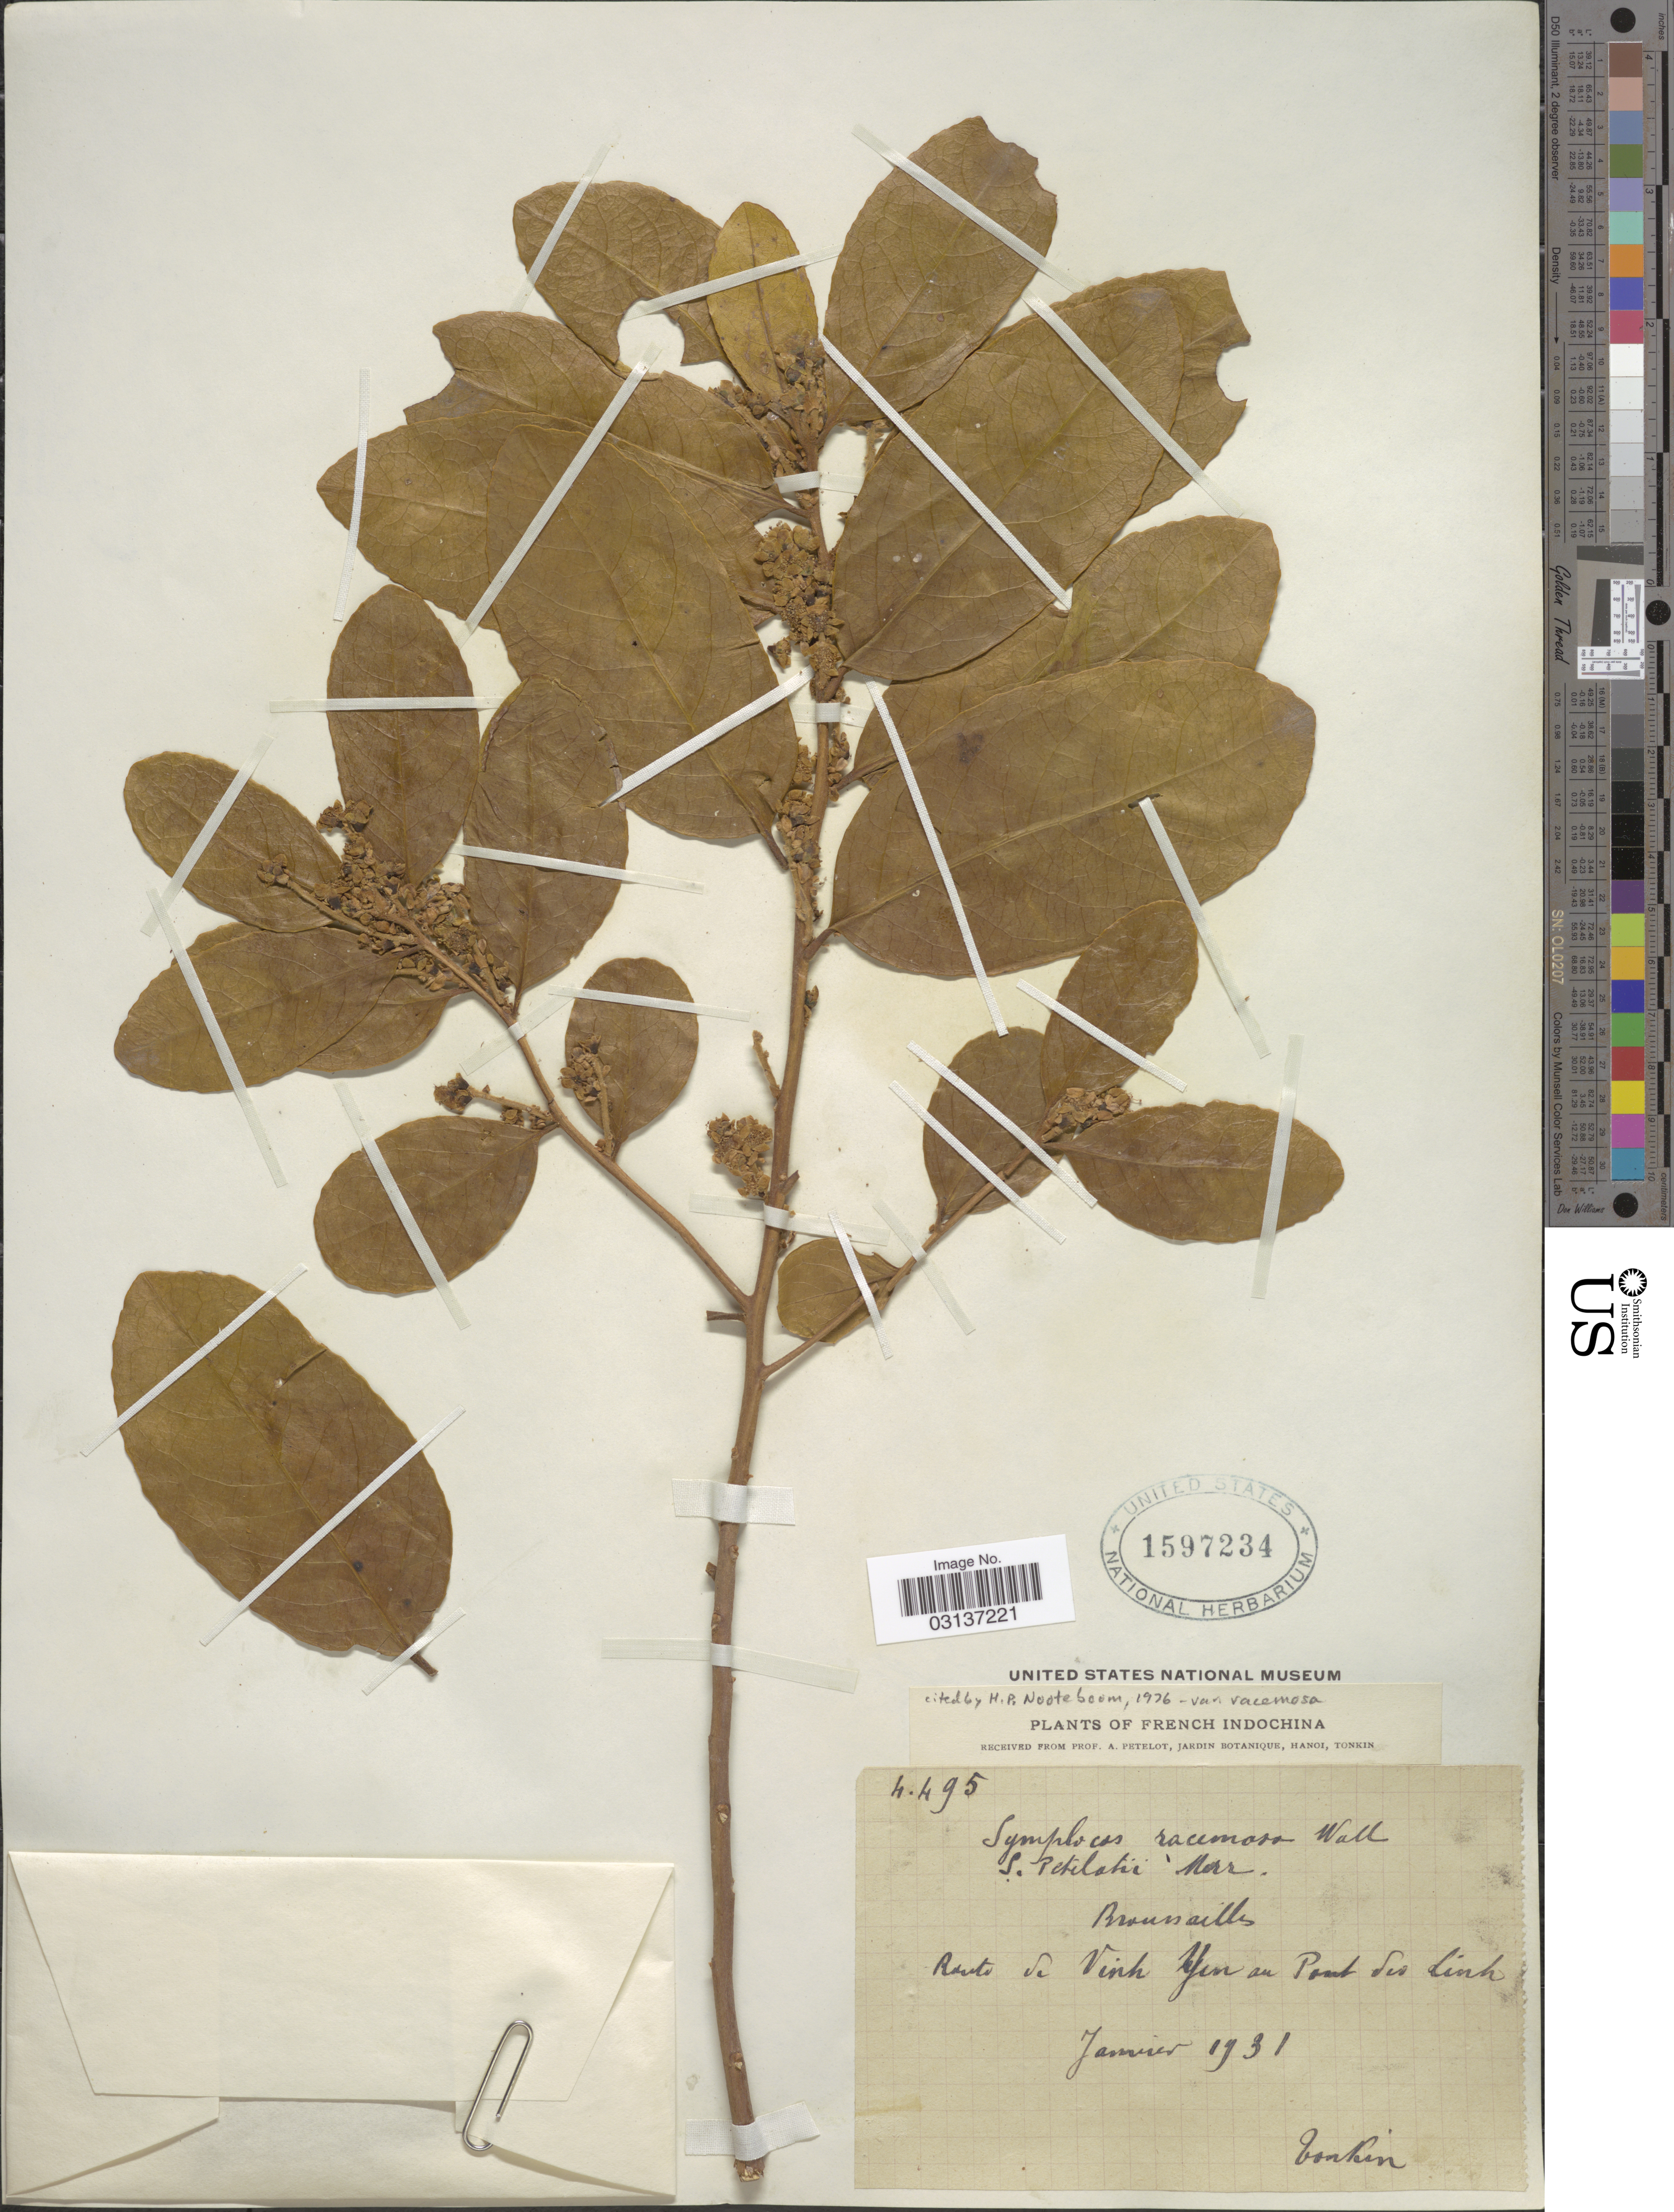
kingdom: Plantae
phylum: Tracheophyta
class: Magnoliopsida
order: Ericales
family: Symplocaceae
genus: Symplocos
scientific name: Symplocos racemosa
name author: Roxb.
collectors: A. Petelot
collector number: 4495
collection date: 1931-01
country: Vietnam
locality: French Indochina. Route de Vinh Yen au Pont des Linh.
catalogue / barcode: US 1597234